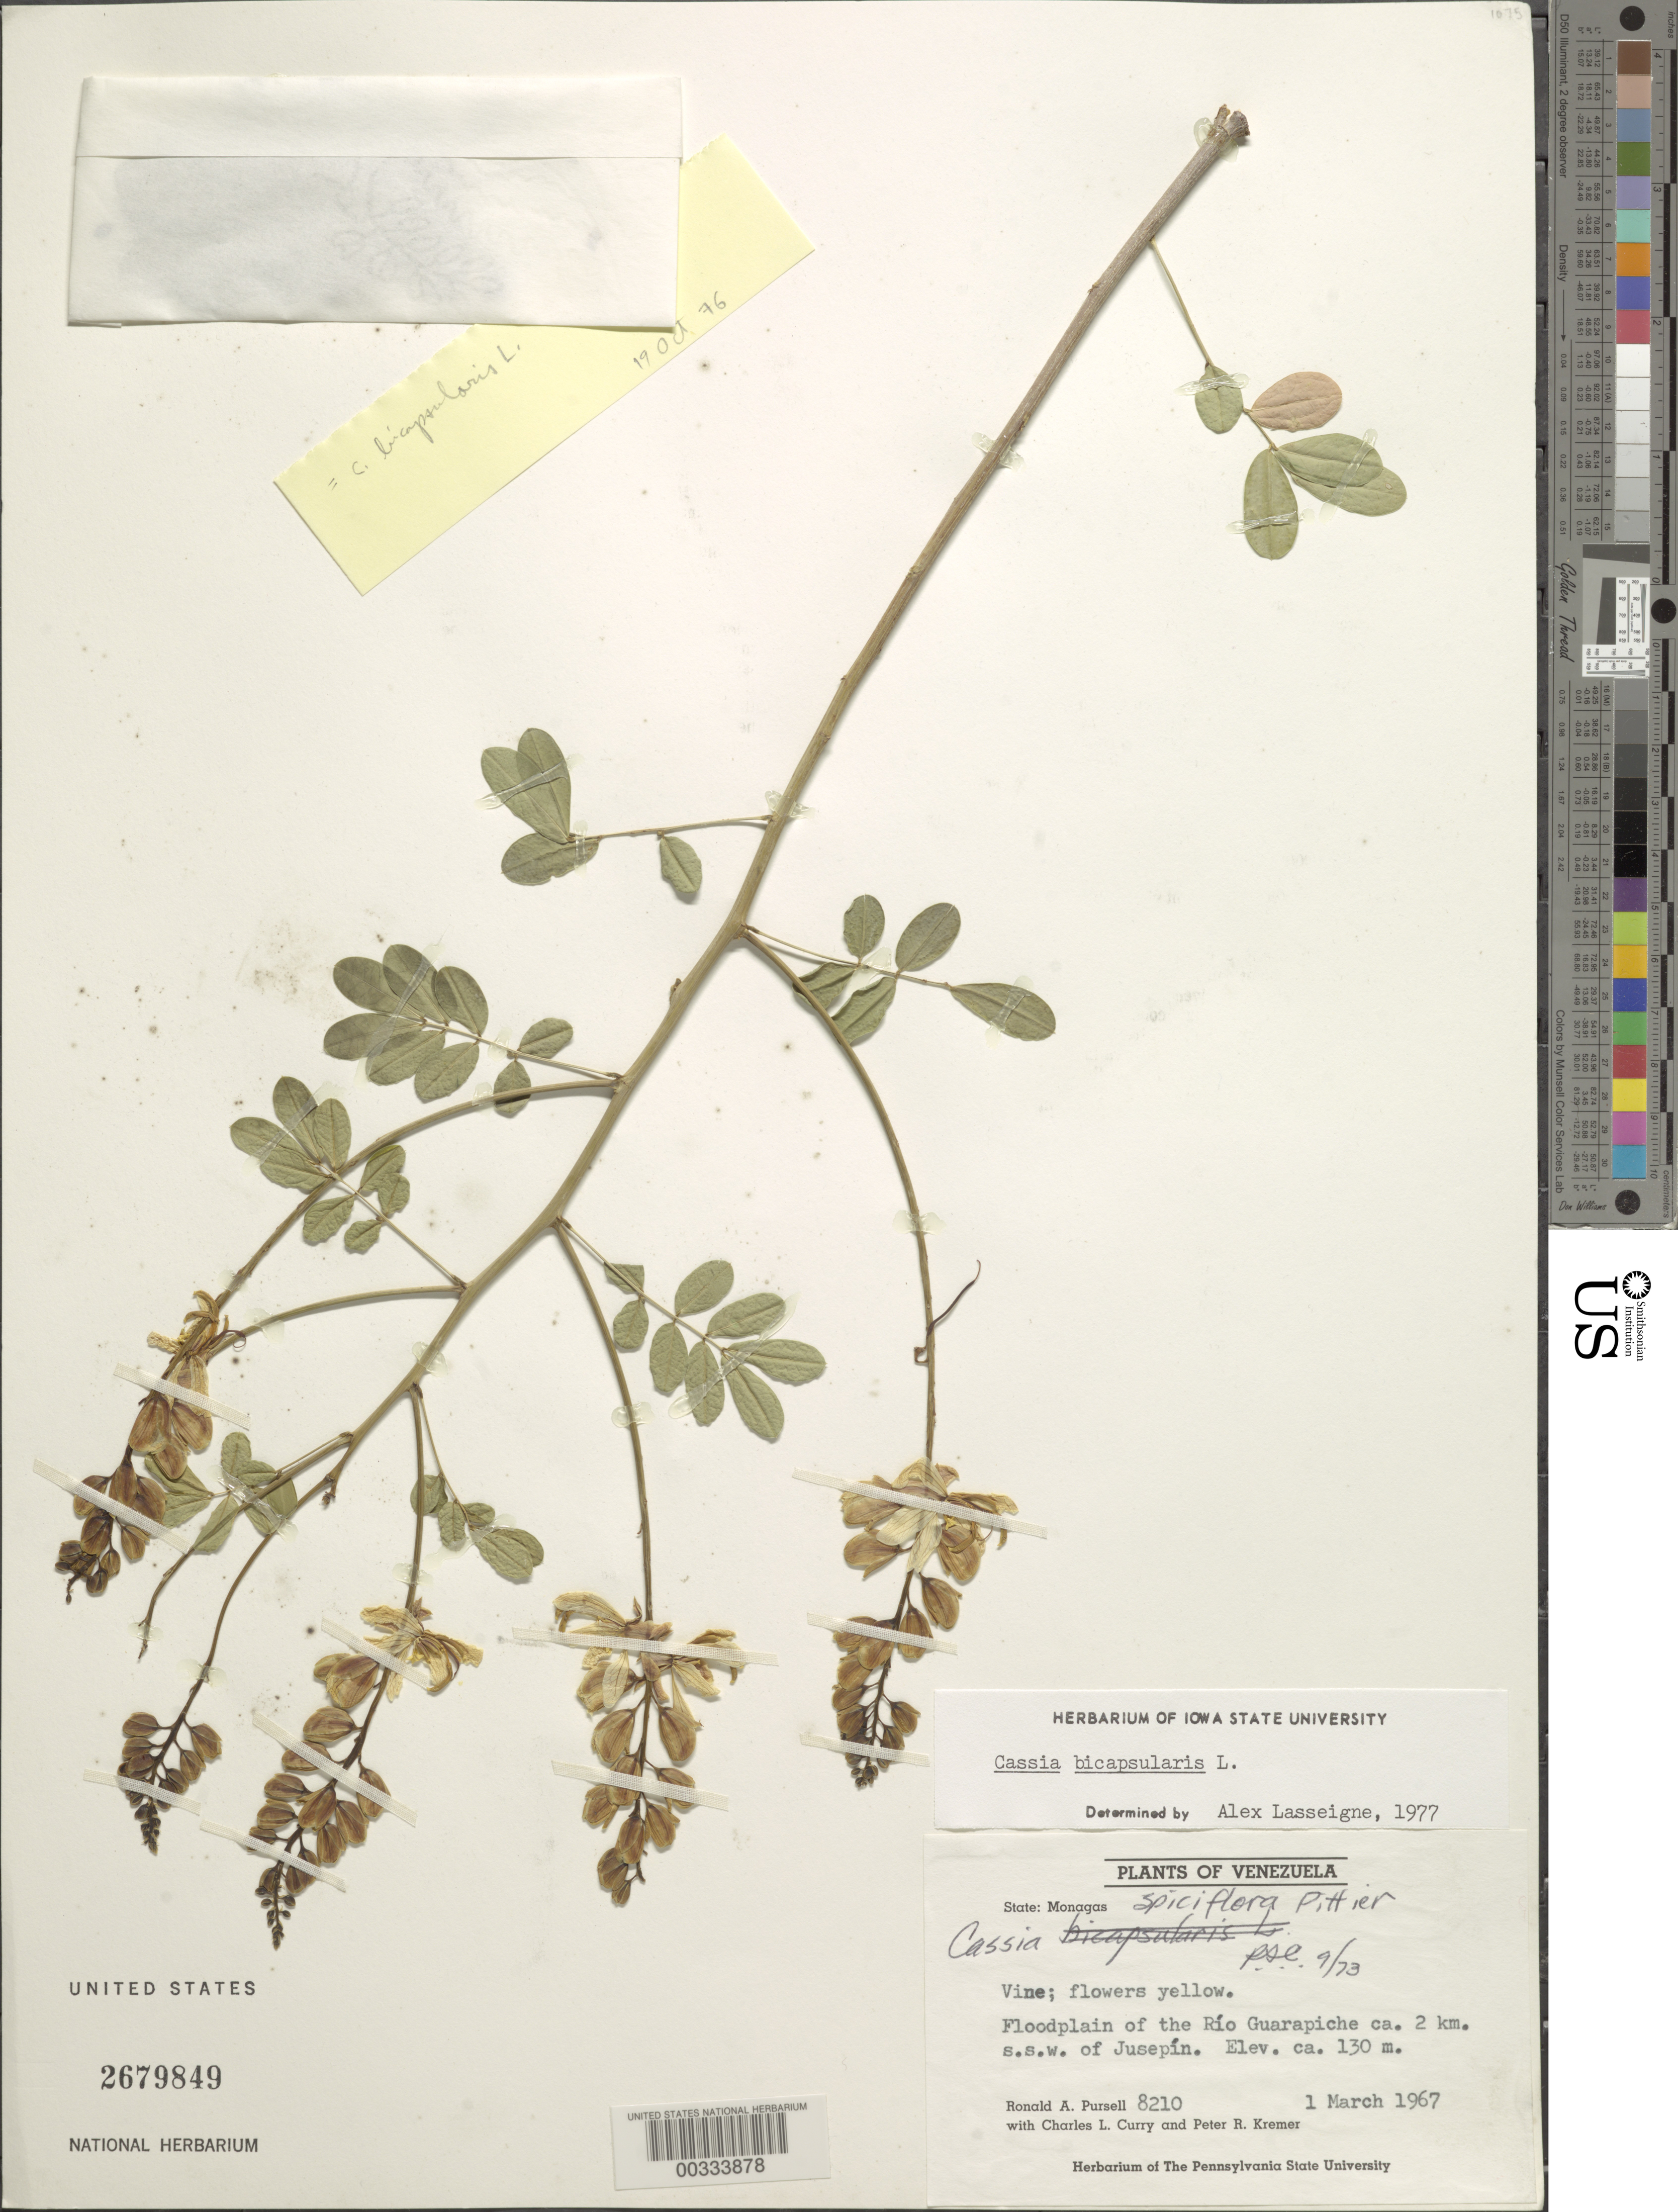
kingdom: Plantae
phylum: Tracheophyta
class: Magnoliopsida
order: Fabales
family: Fabaceae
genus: Senna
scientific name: Senna bicapsularis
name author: (L.) Roxb.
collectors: R. A. Pursell, C. L. Curry & P. R. Kremer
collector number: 8210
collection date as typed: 01 Mar 1967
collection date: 1967-03-01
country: Venezuela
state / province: Monagas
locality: Rio guarapiche ca 2 km ssw of jusepin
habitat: Floodplain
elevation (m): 130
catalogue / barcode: US 2679849